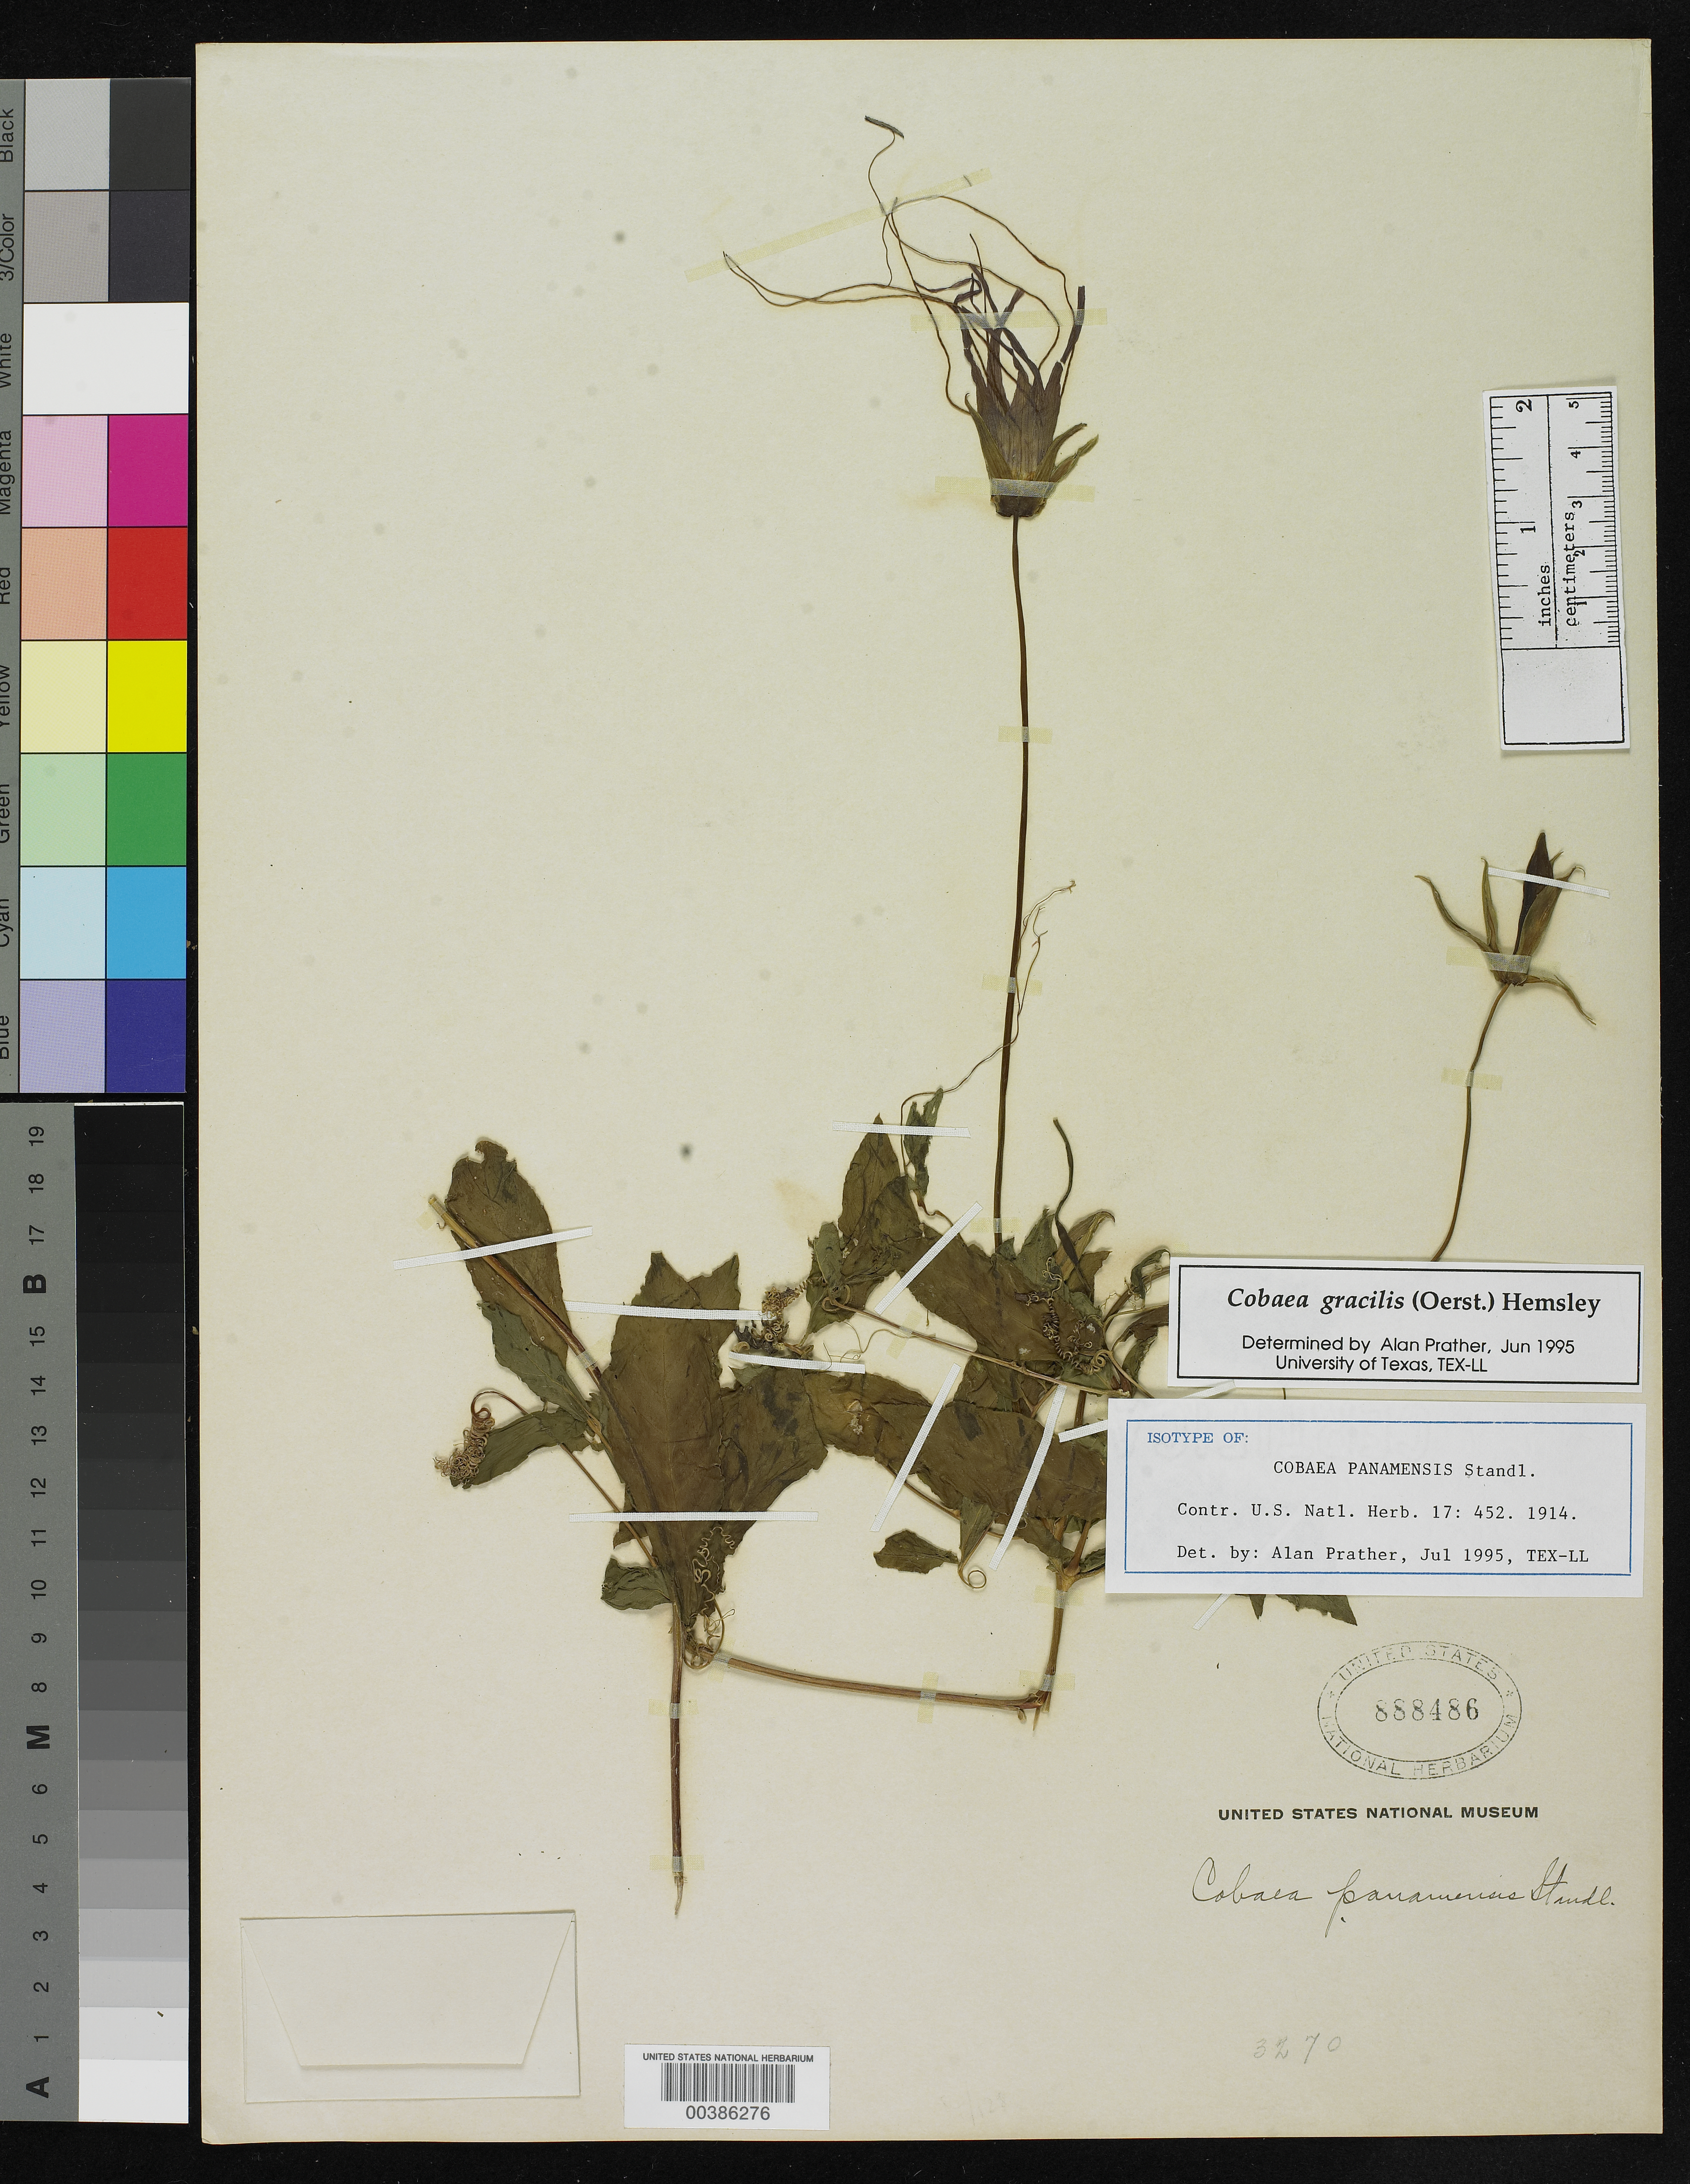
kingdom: Plantae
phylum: Tracheophyta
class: Magnoliopsida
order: Ericales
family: Polemoniaceae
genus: Cobaea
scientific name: Cobaea panamensis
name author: Standl.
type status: Isotype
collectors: H. F. Pittier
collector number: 3270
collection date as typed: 18 Mar 1911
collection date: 1911-03-18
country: Panama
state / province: Chiriquí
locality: Between Rio Ladrillo and Las Siguas camp, S slope of Cerro de La Horqueta.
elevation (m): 1200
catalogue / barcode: US 888486